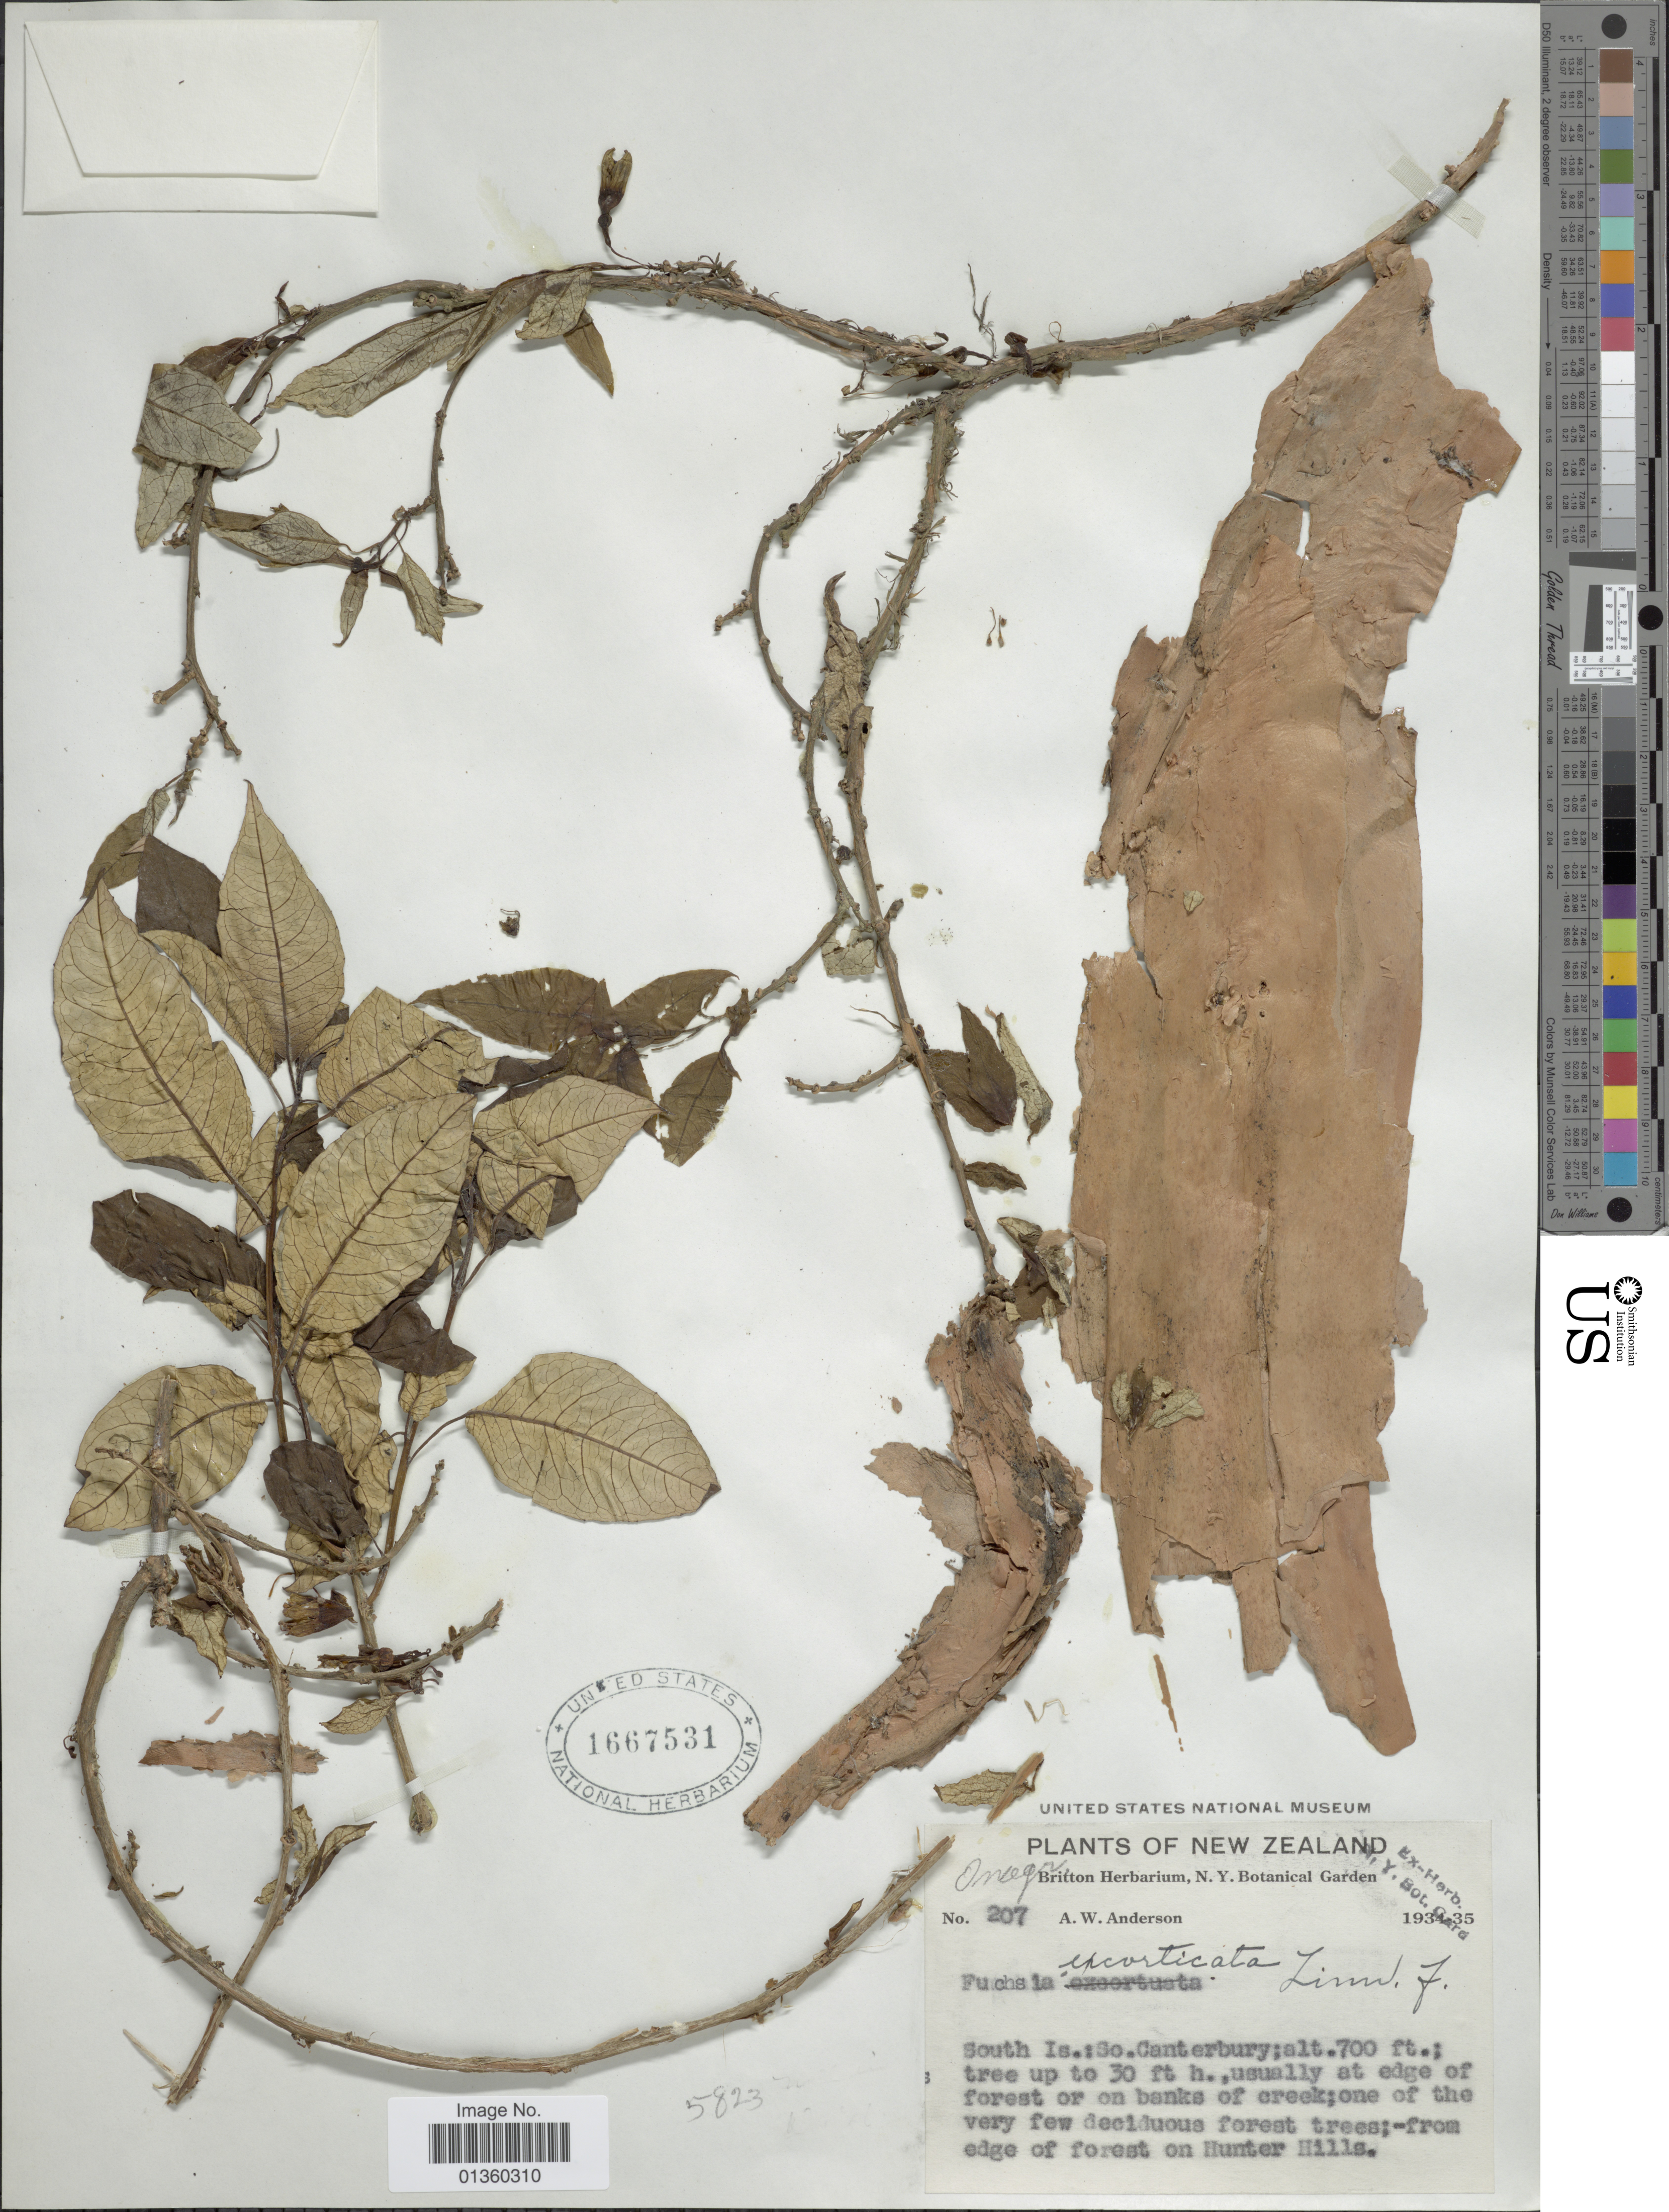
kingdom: Plantae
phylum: Tracheophyta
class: Magnoliopsida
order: Myrtales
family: Onagraceae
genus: Fuchsia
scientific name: Fuchsia excorticata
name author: (J.R. Forst. & G. Forst.) L. f.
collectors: A. W. Anderson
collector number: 207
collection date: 1934/1935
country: New Zealand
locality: South Is.: So. Canterbury. From edge of forest on Hunter Hills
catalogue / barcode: US 1667531